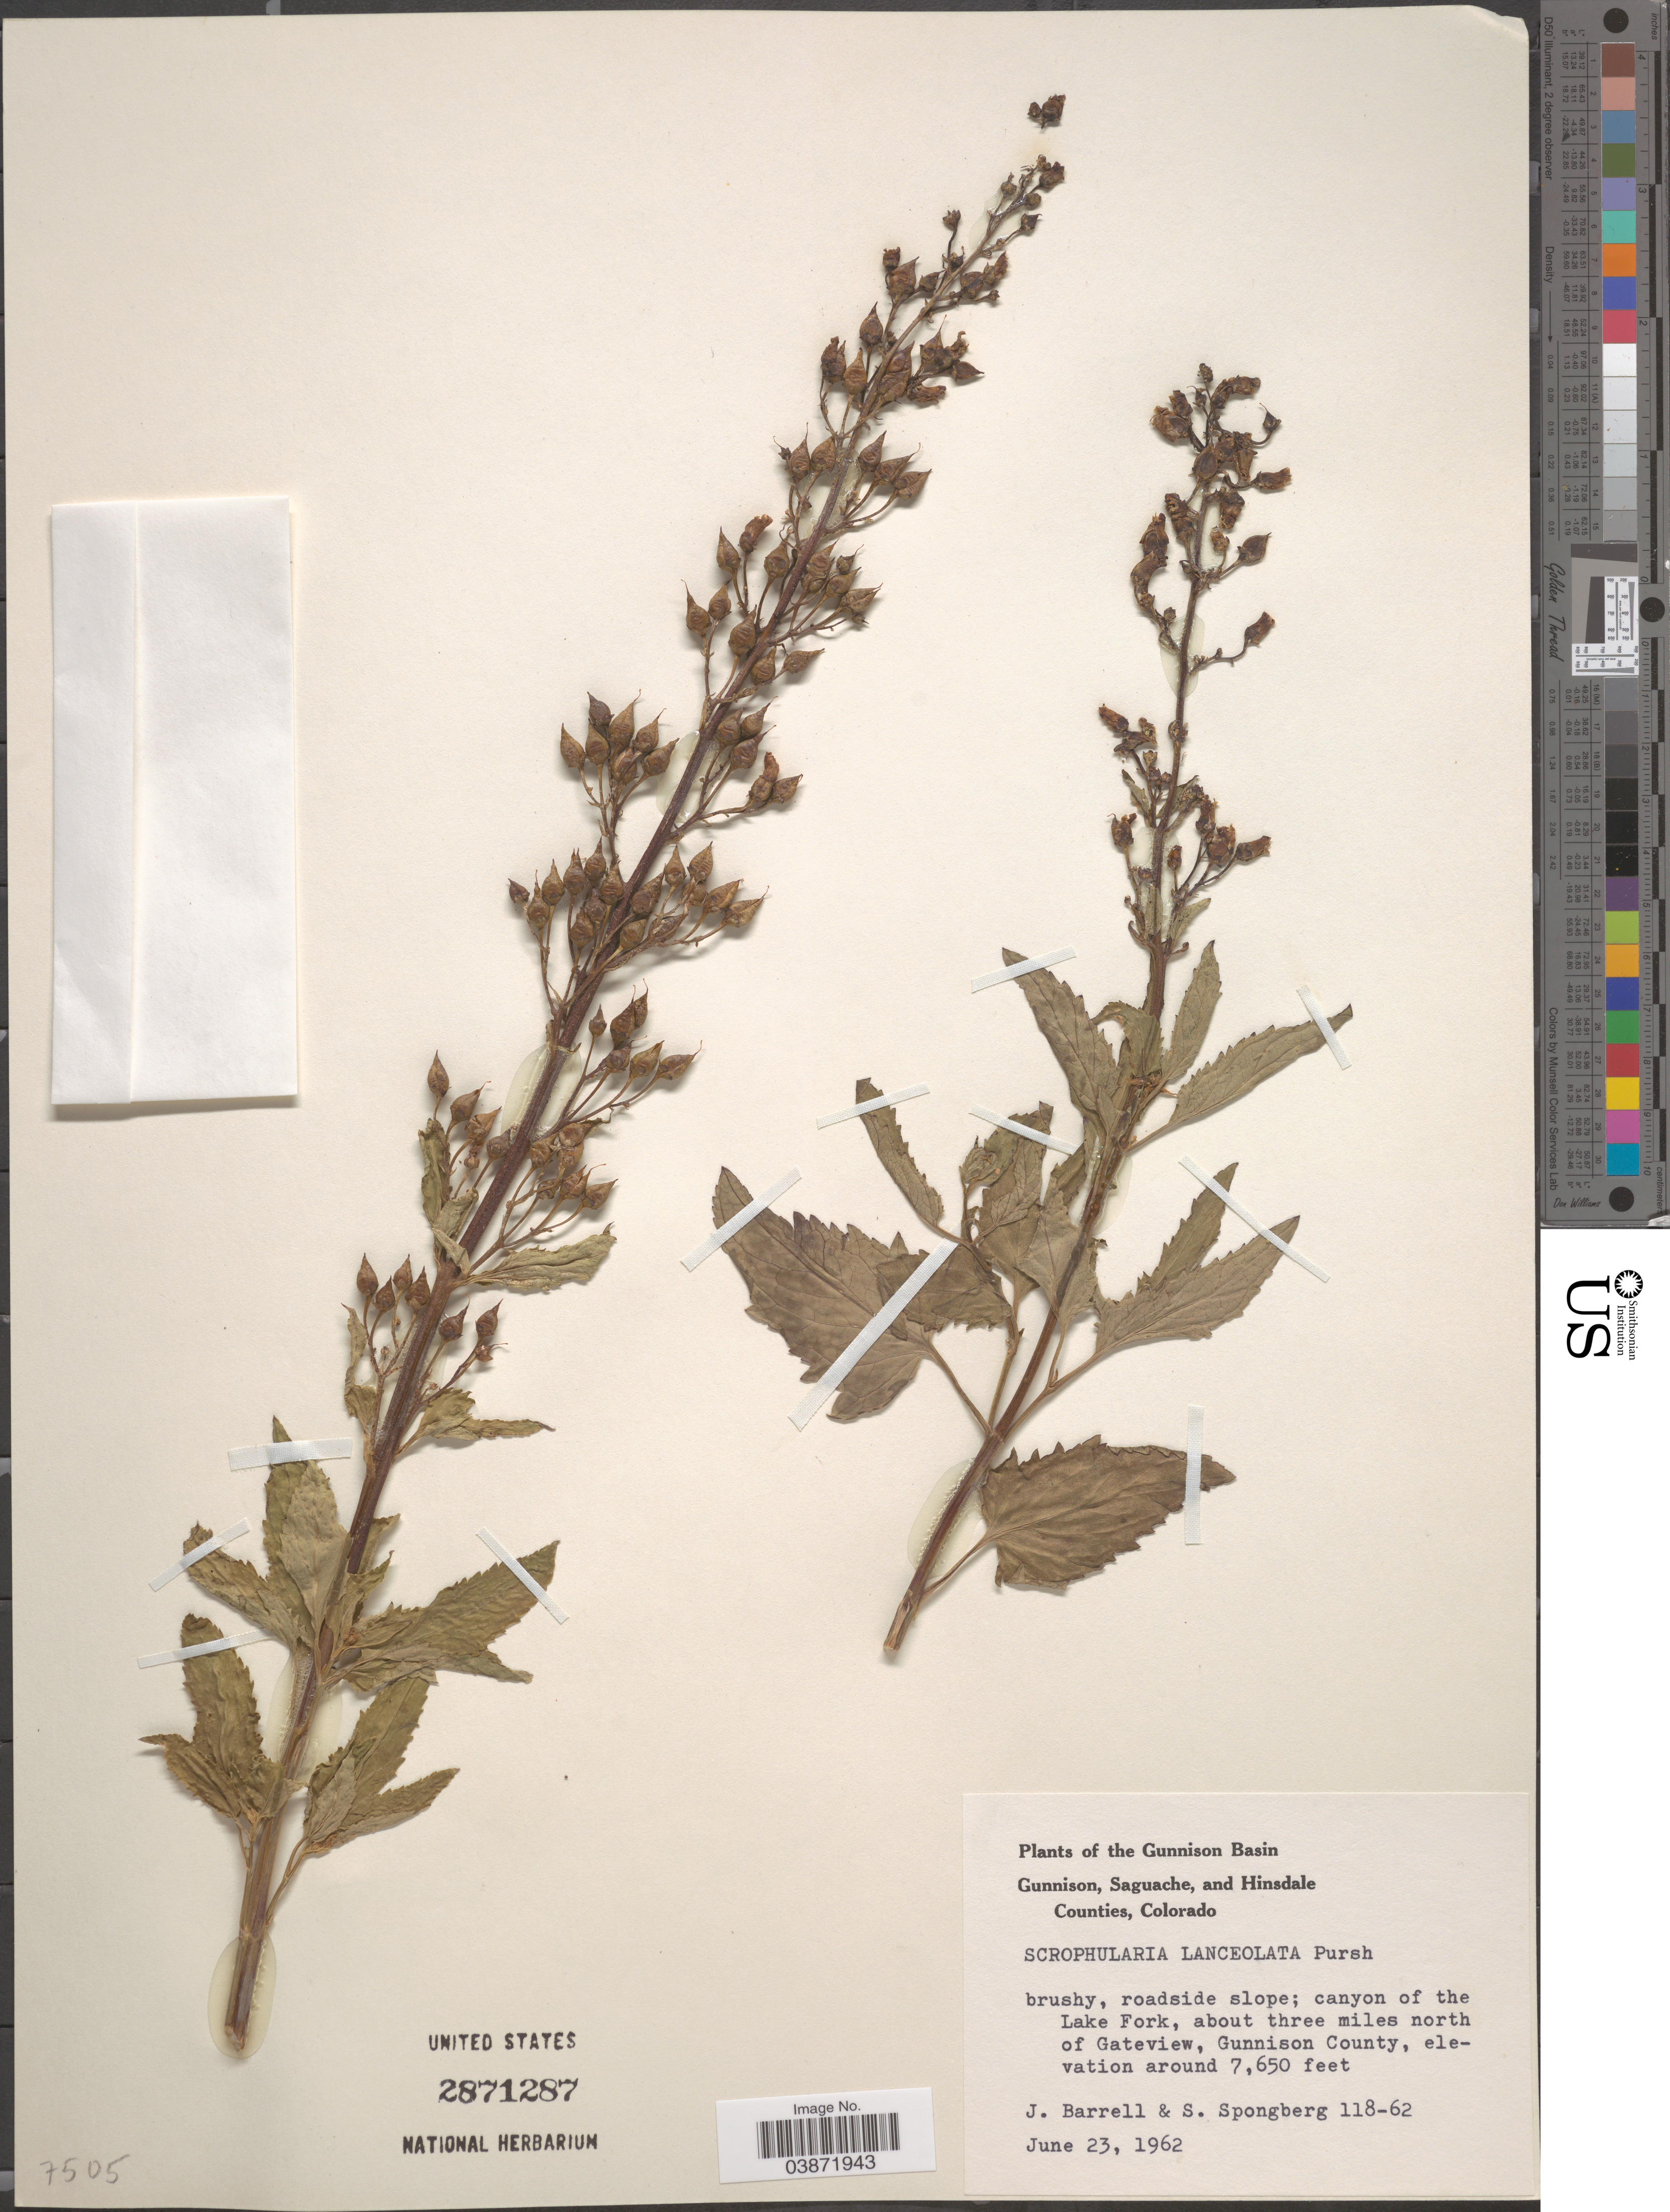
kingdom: Plantae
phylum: Tracheophyta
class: Magnoliopsida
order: Lamiales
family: Scrophulariaceae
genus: Scrophularia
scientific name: Scrophularia lanceolata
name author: Pursh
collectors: J. Barrell & S. A.Spongberg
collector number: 118-62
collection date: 1962-06-23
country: United States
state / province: Colorado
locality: The Gunnison Basin. Canyon of the Lake Fork, about three miles north of Gateview, Gunnison County.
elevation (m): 2332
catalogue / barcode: US 2871287